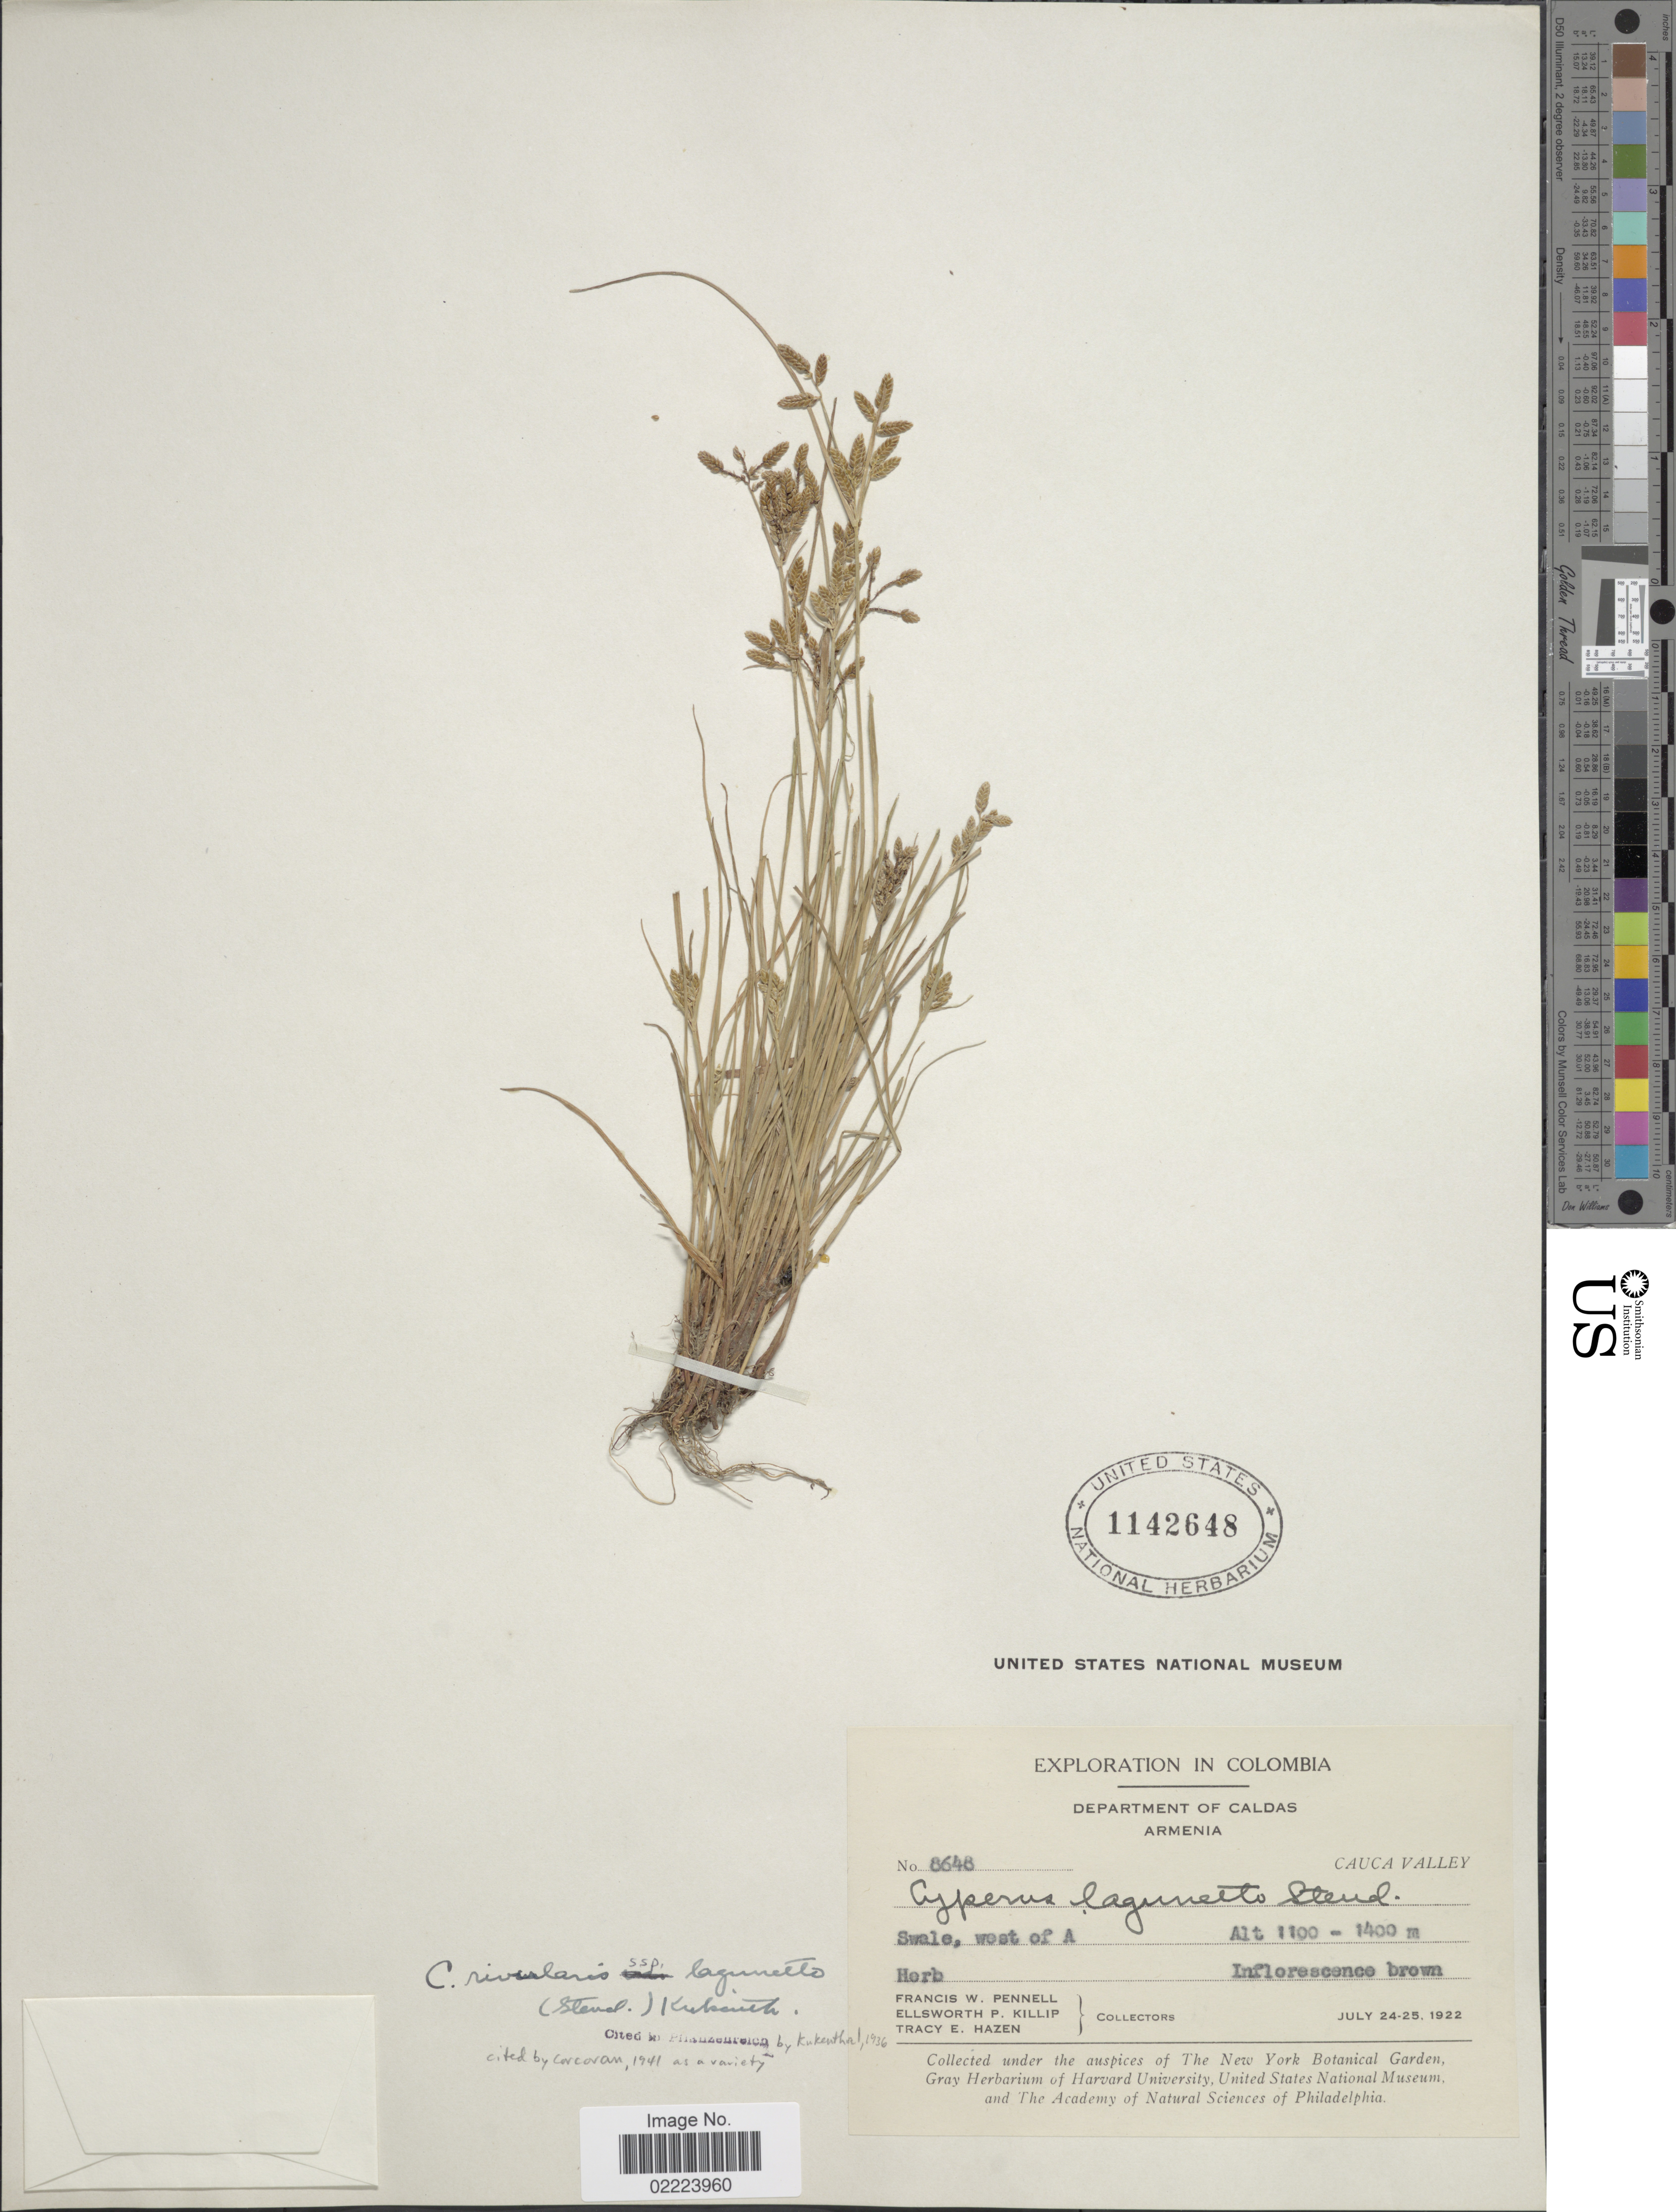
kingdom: Plantae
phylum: Tracheophyta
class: Liliopsida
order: Poales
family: Cyperaceae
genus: Cyperus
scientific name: Cyperus bipartitus Torr.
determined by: Strong, Mark T., (BOT), Smithsonian Institution - National Museum of Natural History (UNITED STATES)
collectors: F. W. Pennell, E. P. Killip & T. E. Hazen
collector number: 8648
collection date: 1922-07-24/1922-07-25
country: Colombia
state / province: Caldas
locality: Department of Caldas, Armenia, Cauca Valley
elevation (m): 1100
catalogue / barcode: US 1142648